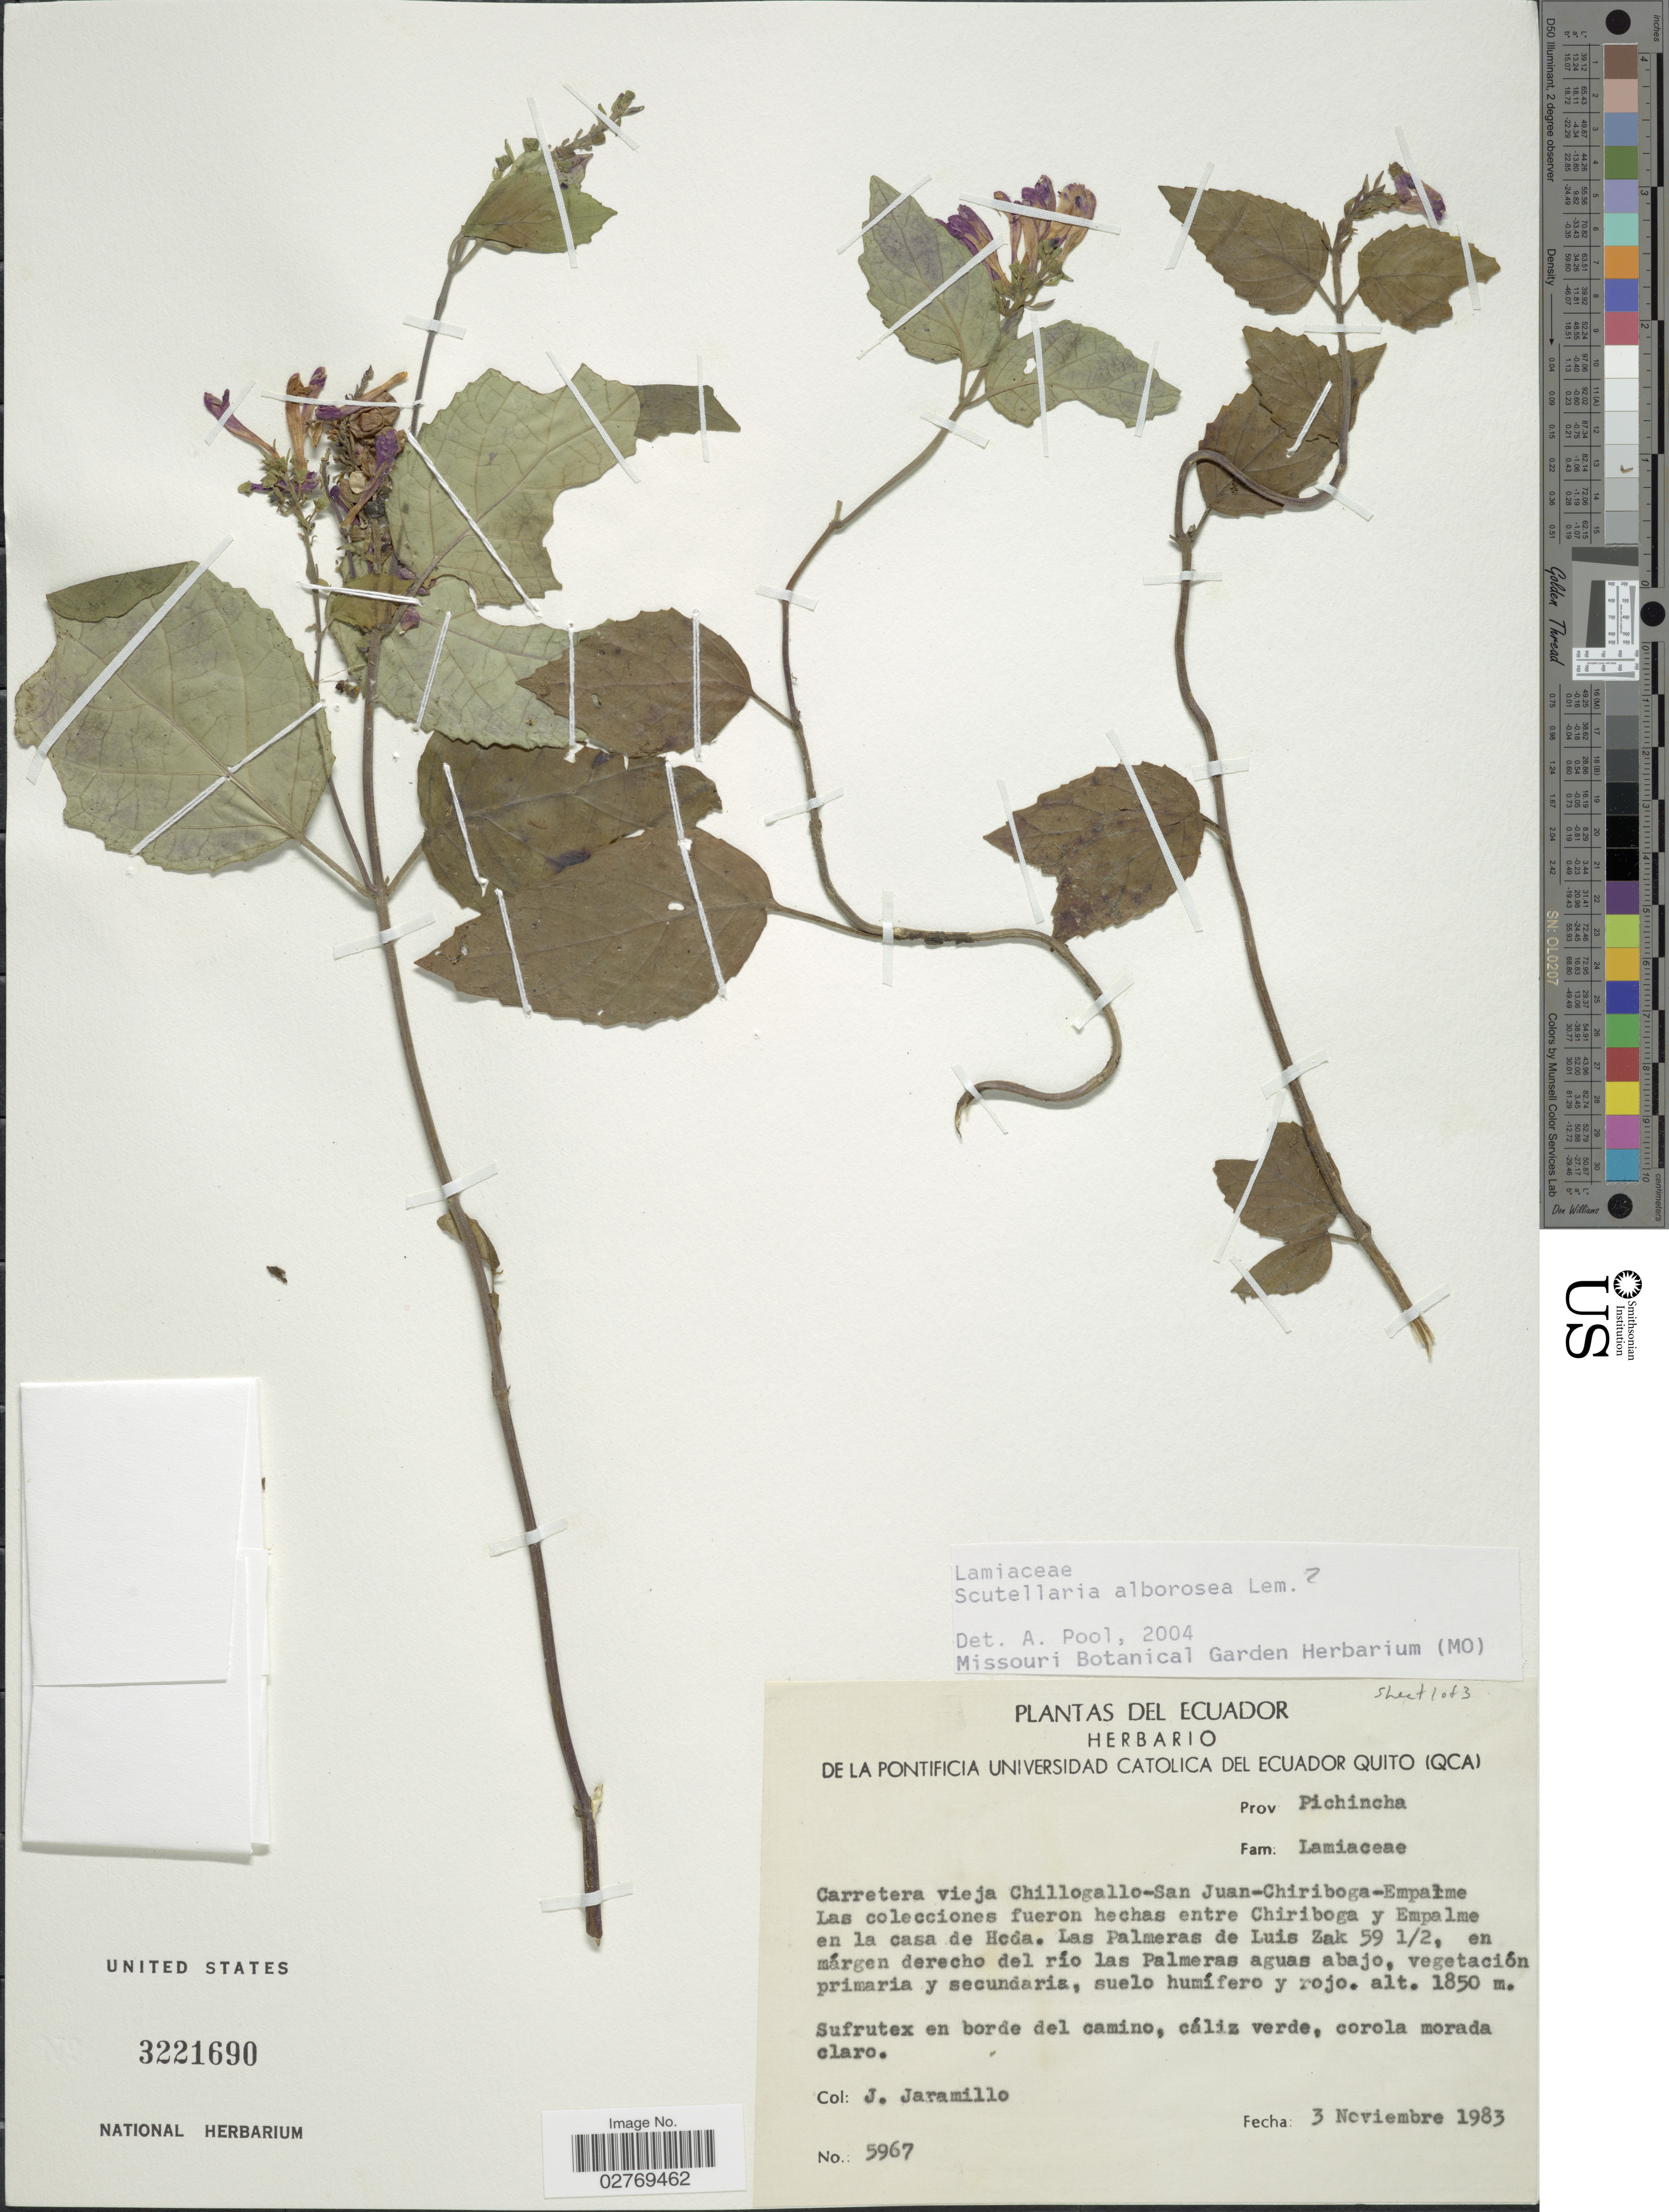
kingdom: Plantae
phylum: Tracheophyta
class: Magnoliopsida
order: Lamiales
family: Lamiaceae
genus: Scutellaria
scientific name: Scutellaria alborosea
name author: Lem.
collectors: J. Jaramillo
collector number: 5967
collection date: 1983-11-03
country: Ecuador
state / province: Pichincha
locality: Carretera vieja Chillogallo-San Juan-Chiriboga-Empalme. Las colecciones fueron hechas entre Chiriboga y Empalme en la casa de Heda. Las Palmeras de Luis Zak 59 1/2, en márgen derecho del río las Palmeras aguas abajo.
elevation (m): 1850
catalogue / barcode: US 3221690